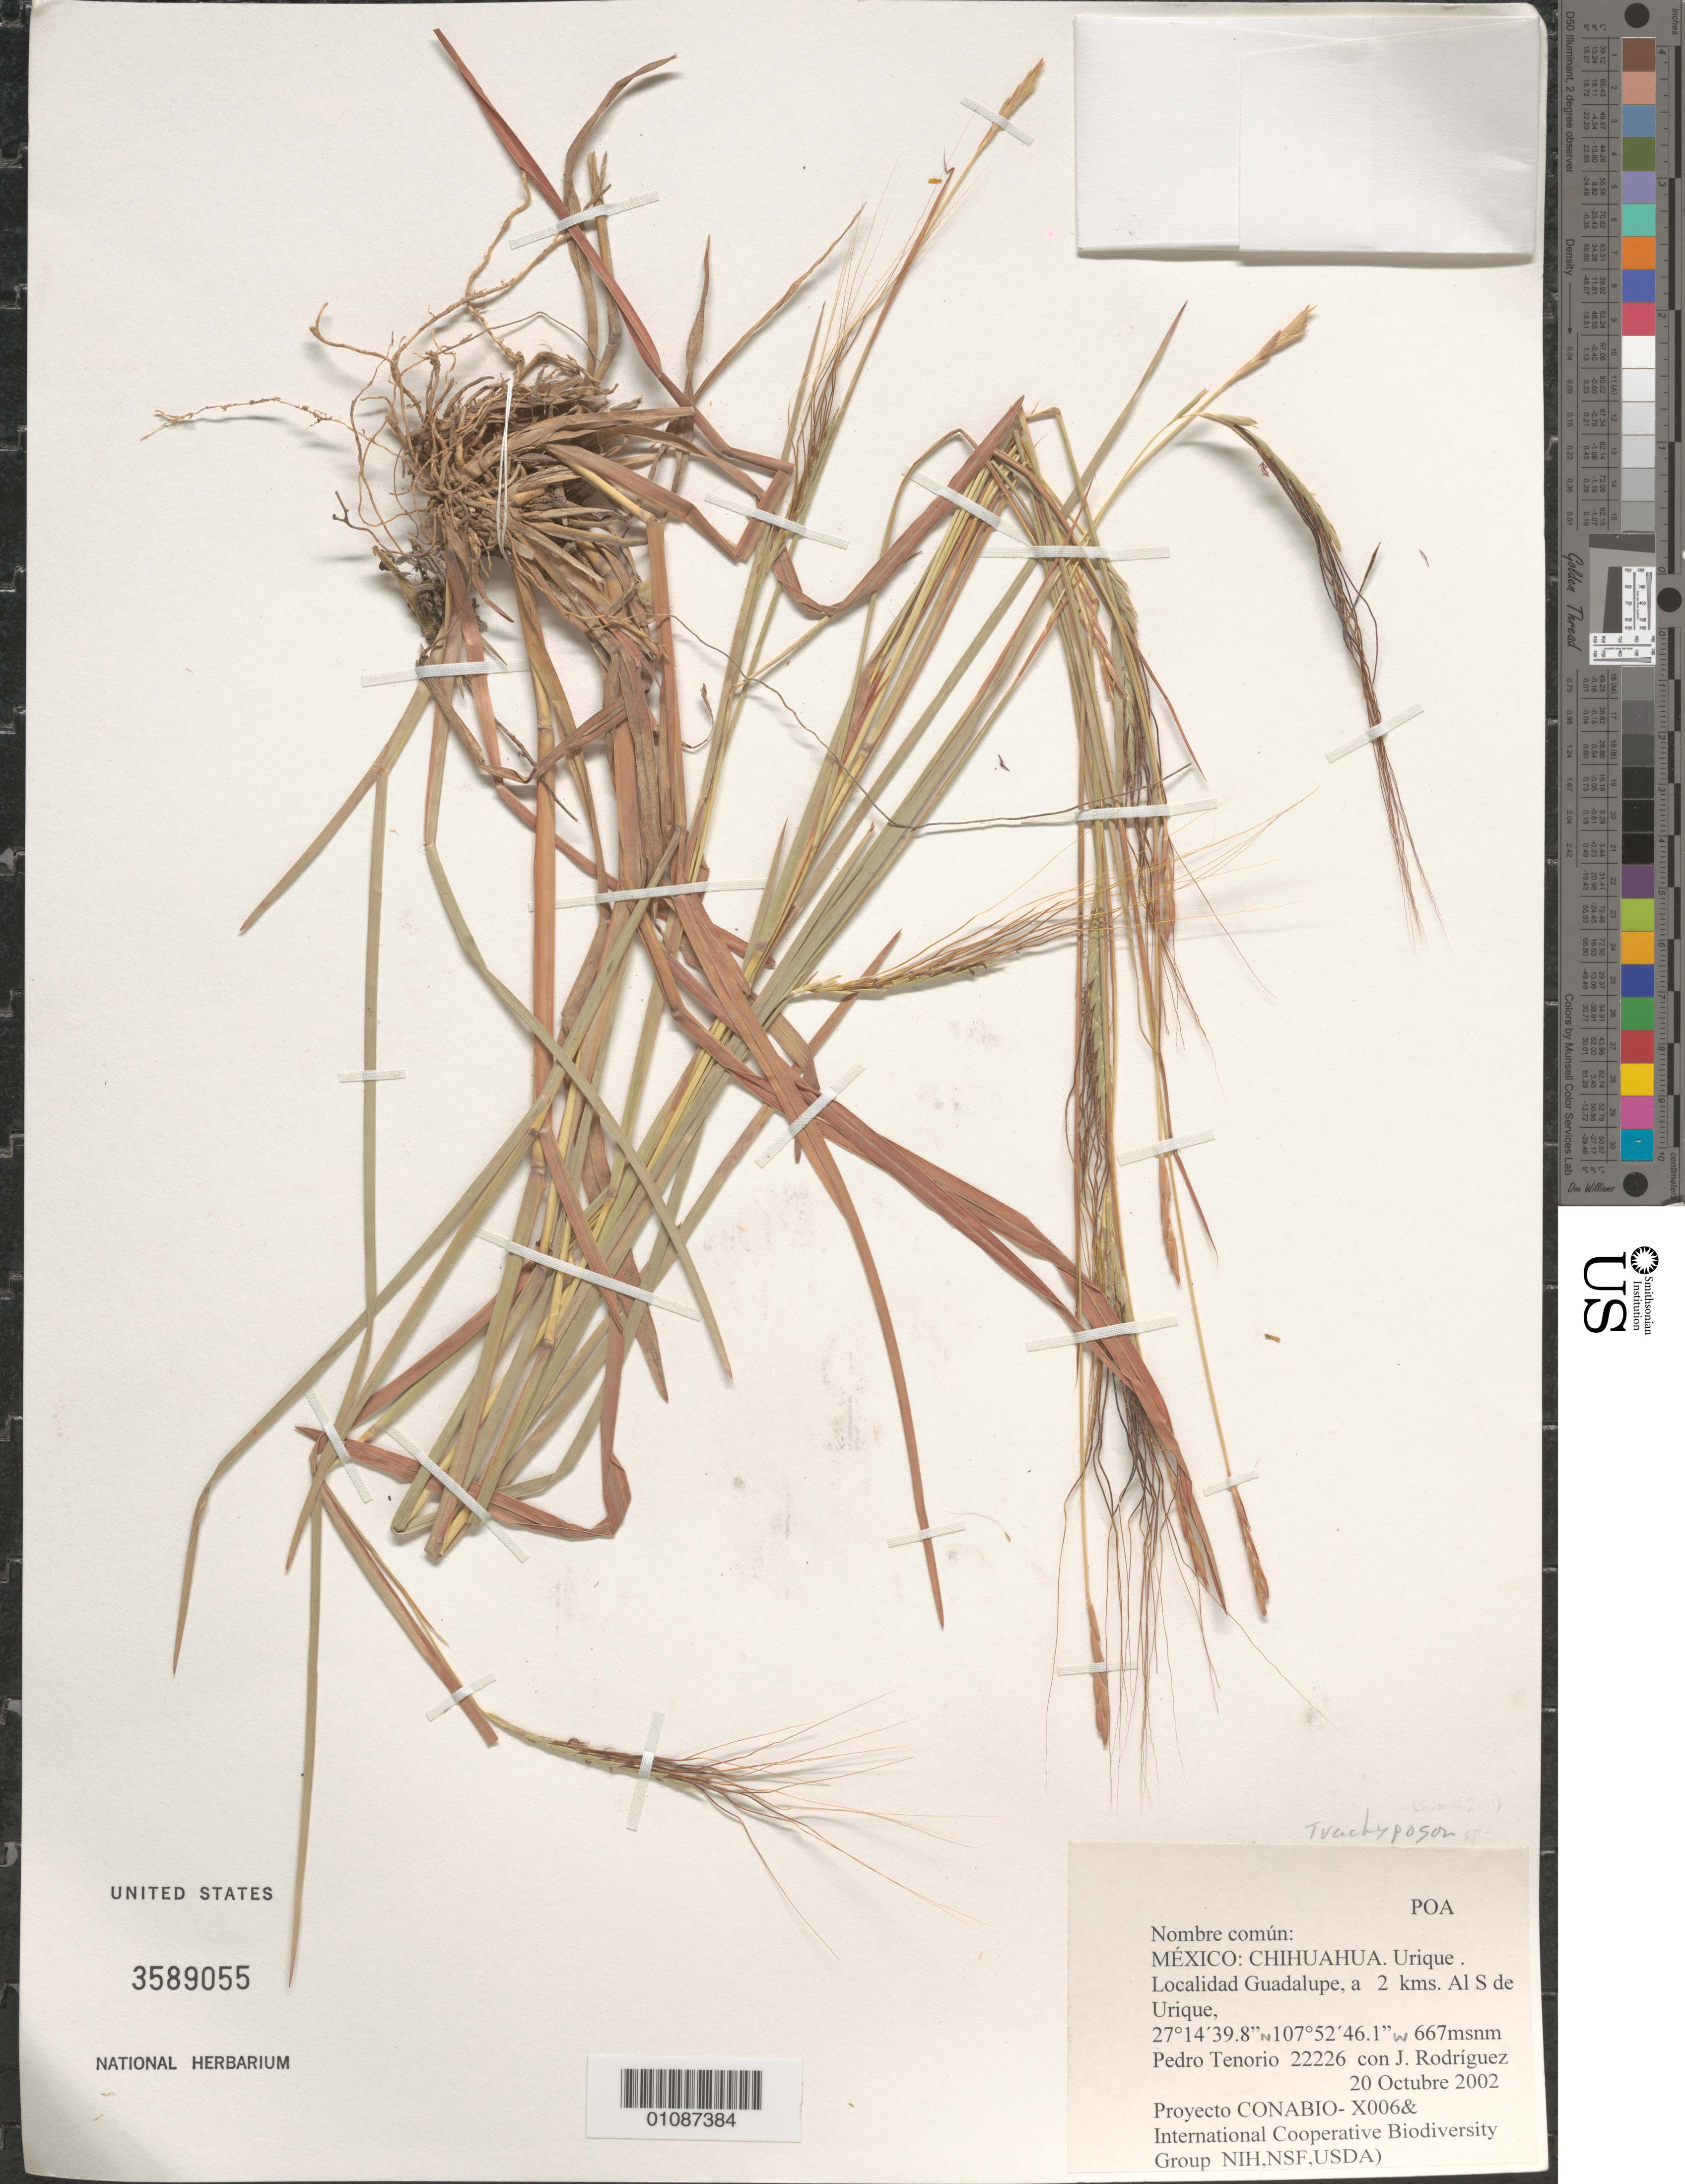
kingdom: Plantae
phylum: Tracheophyta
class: Liliopsida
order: Poales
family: Poaceae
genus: Trachypogon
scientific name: Trachypogon sp.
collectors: P. Tenorio L. & J. Rodríguez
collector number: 22226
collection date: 2002-10-20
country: Mexico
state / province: Chihuahua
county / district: Urique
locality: Localidad Guadalupe, a 2kms al S de Urique.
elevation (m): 667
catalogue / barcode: US 3589055